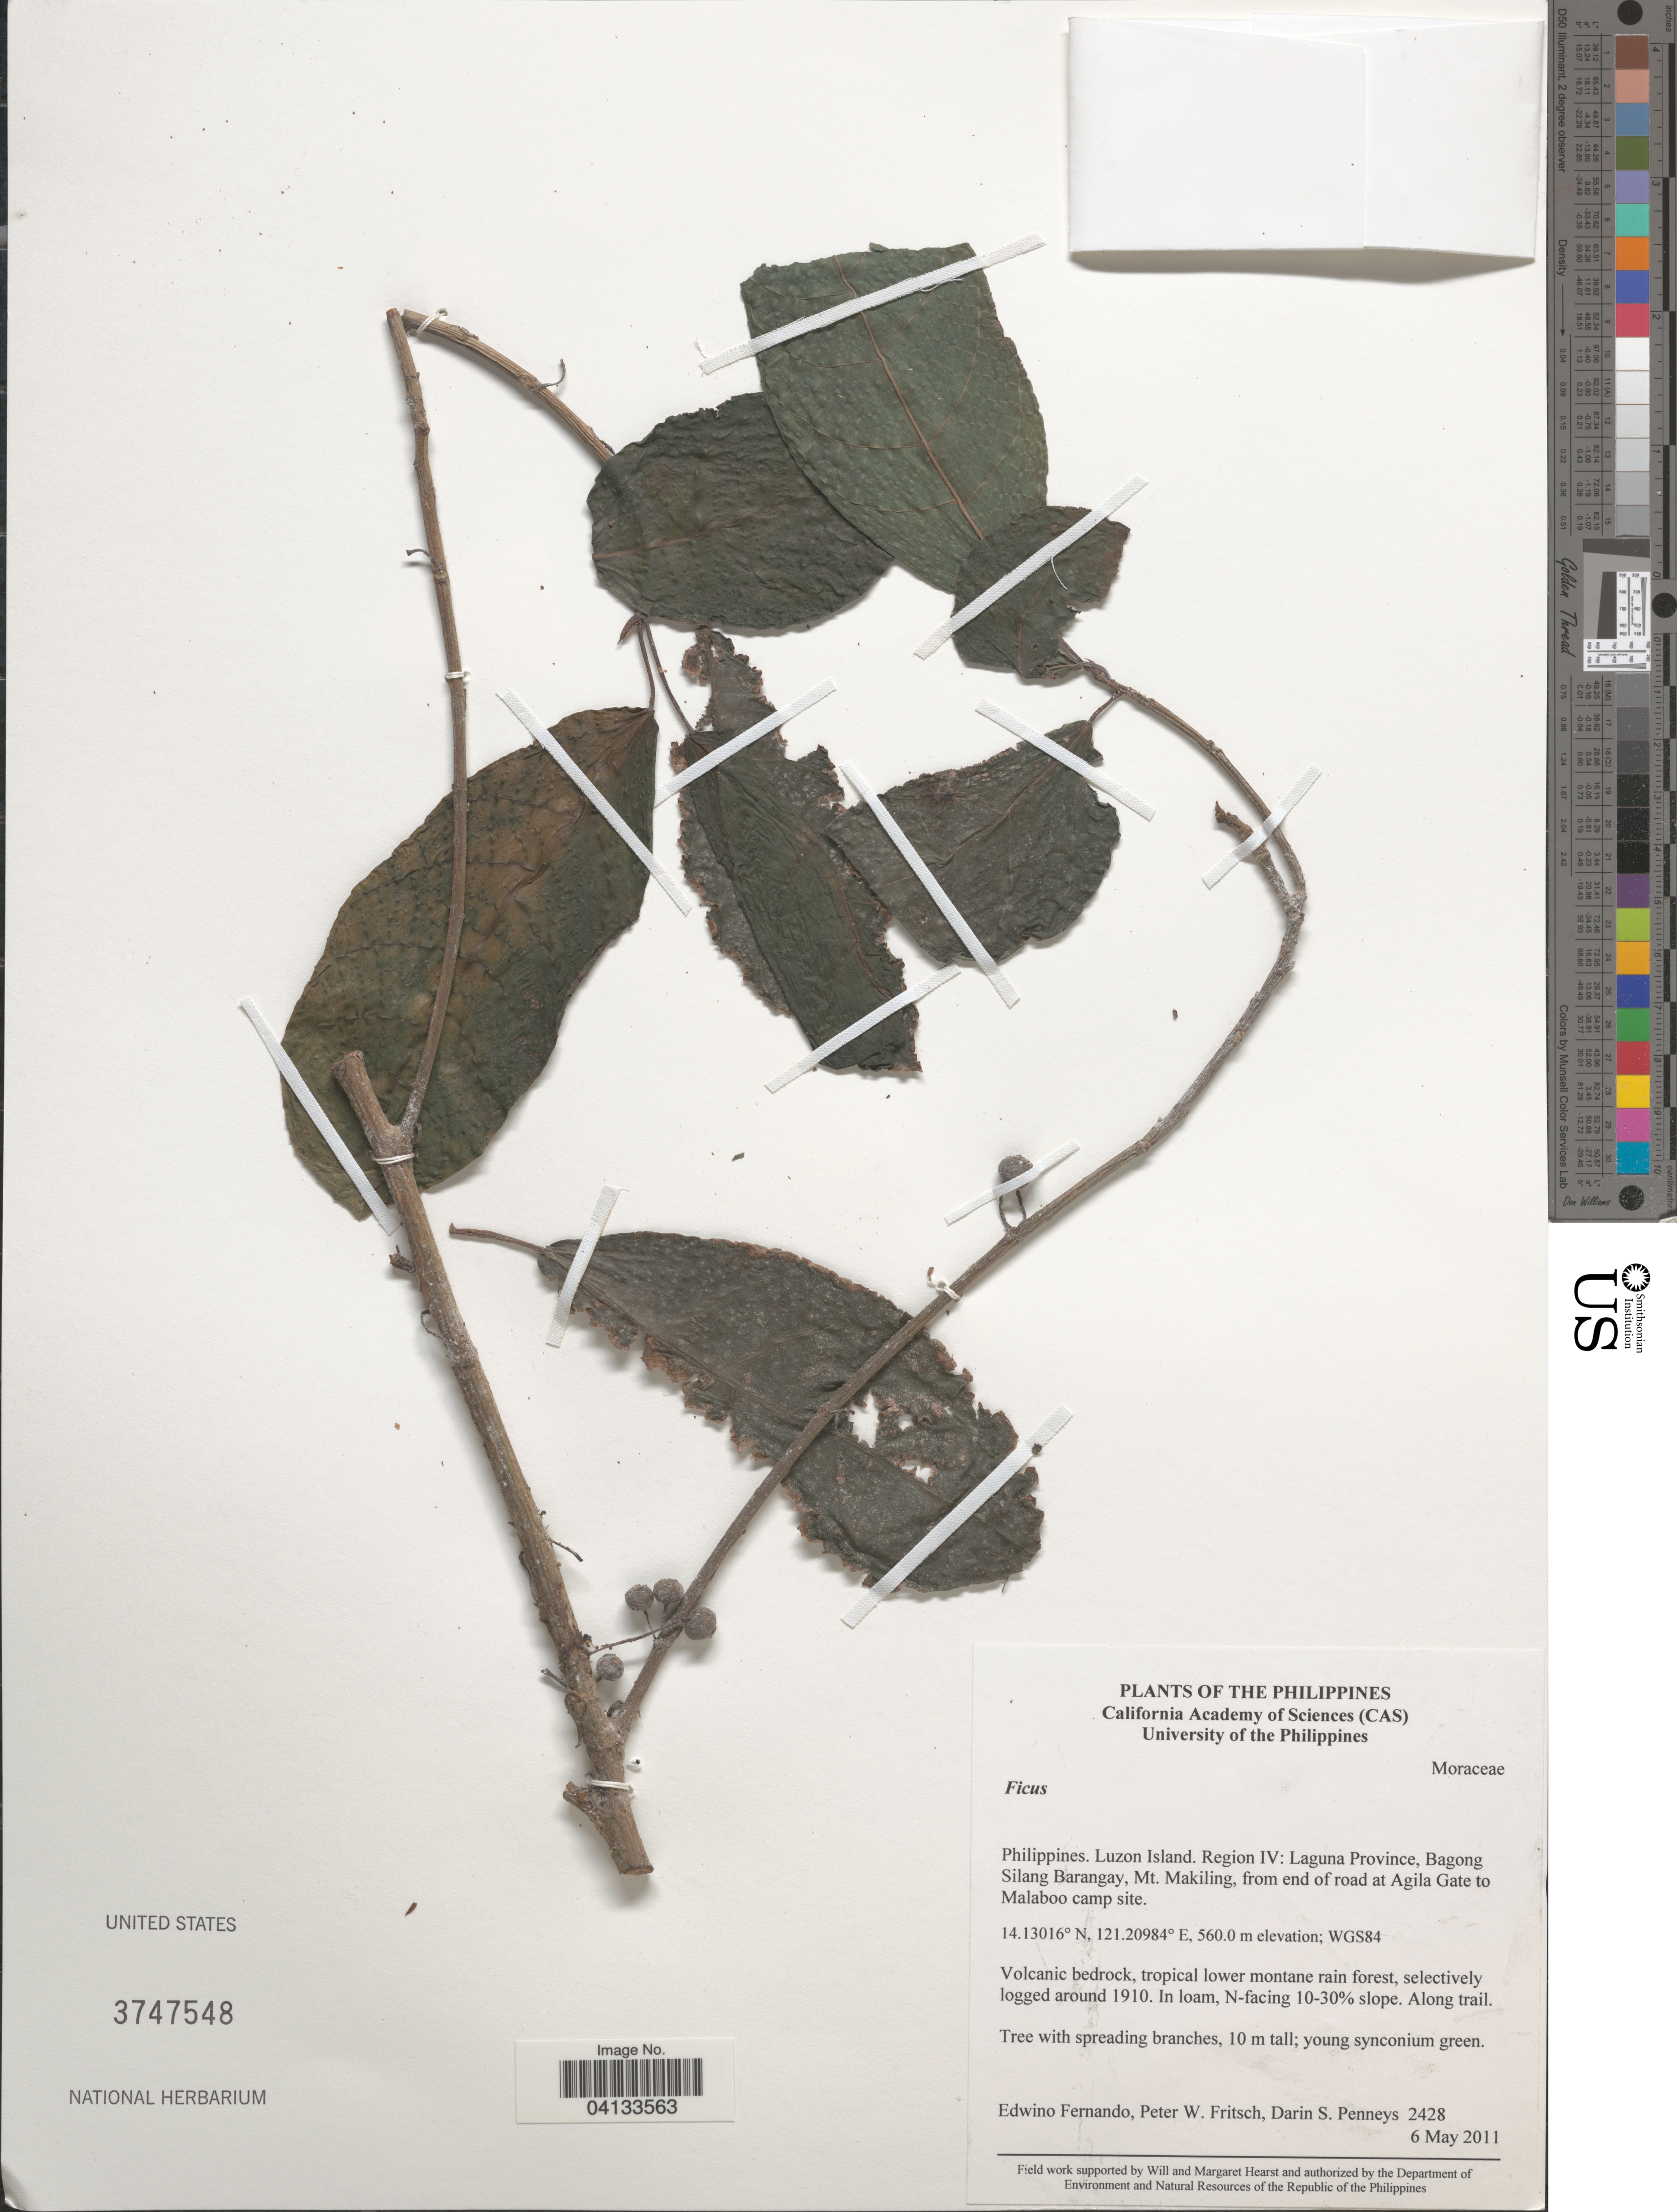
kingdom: Plantae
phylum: Tracheophyta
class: Magnoliopsida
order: Rosales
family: Moraceae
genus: Ficus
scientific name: Ficus sp.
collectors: E. S. Fernando, P. W. Fritsch & D. S. Penneys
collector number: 2428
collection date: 2011-05-06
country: Philippines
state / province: Calabarzon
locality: Luzon Island. Region IV: Laguna Province, Bagong Silang Barangay, Mt. Makiling, from end of road at Agila Gate to Malaboo camp site. WGS84.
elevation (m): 560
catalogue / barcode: US 3747548